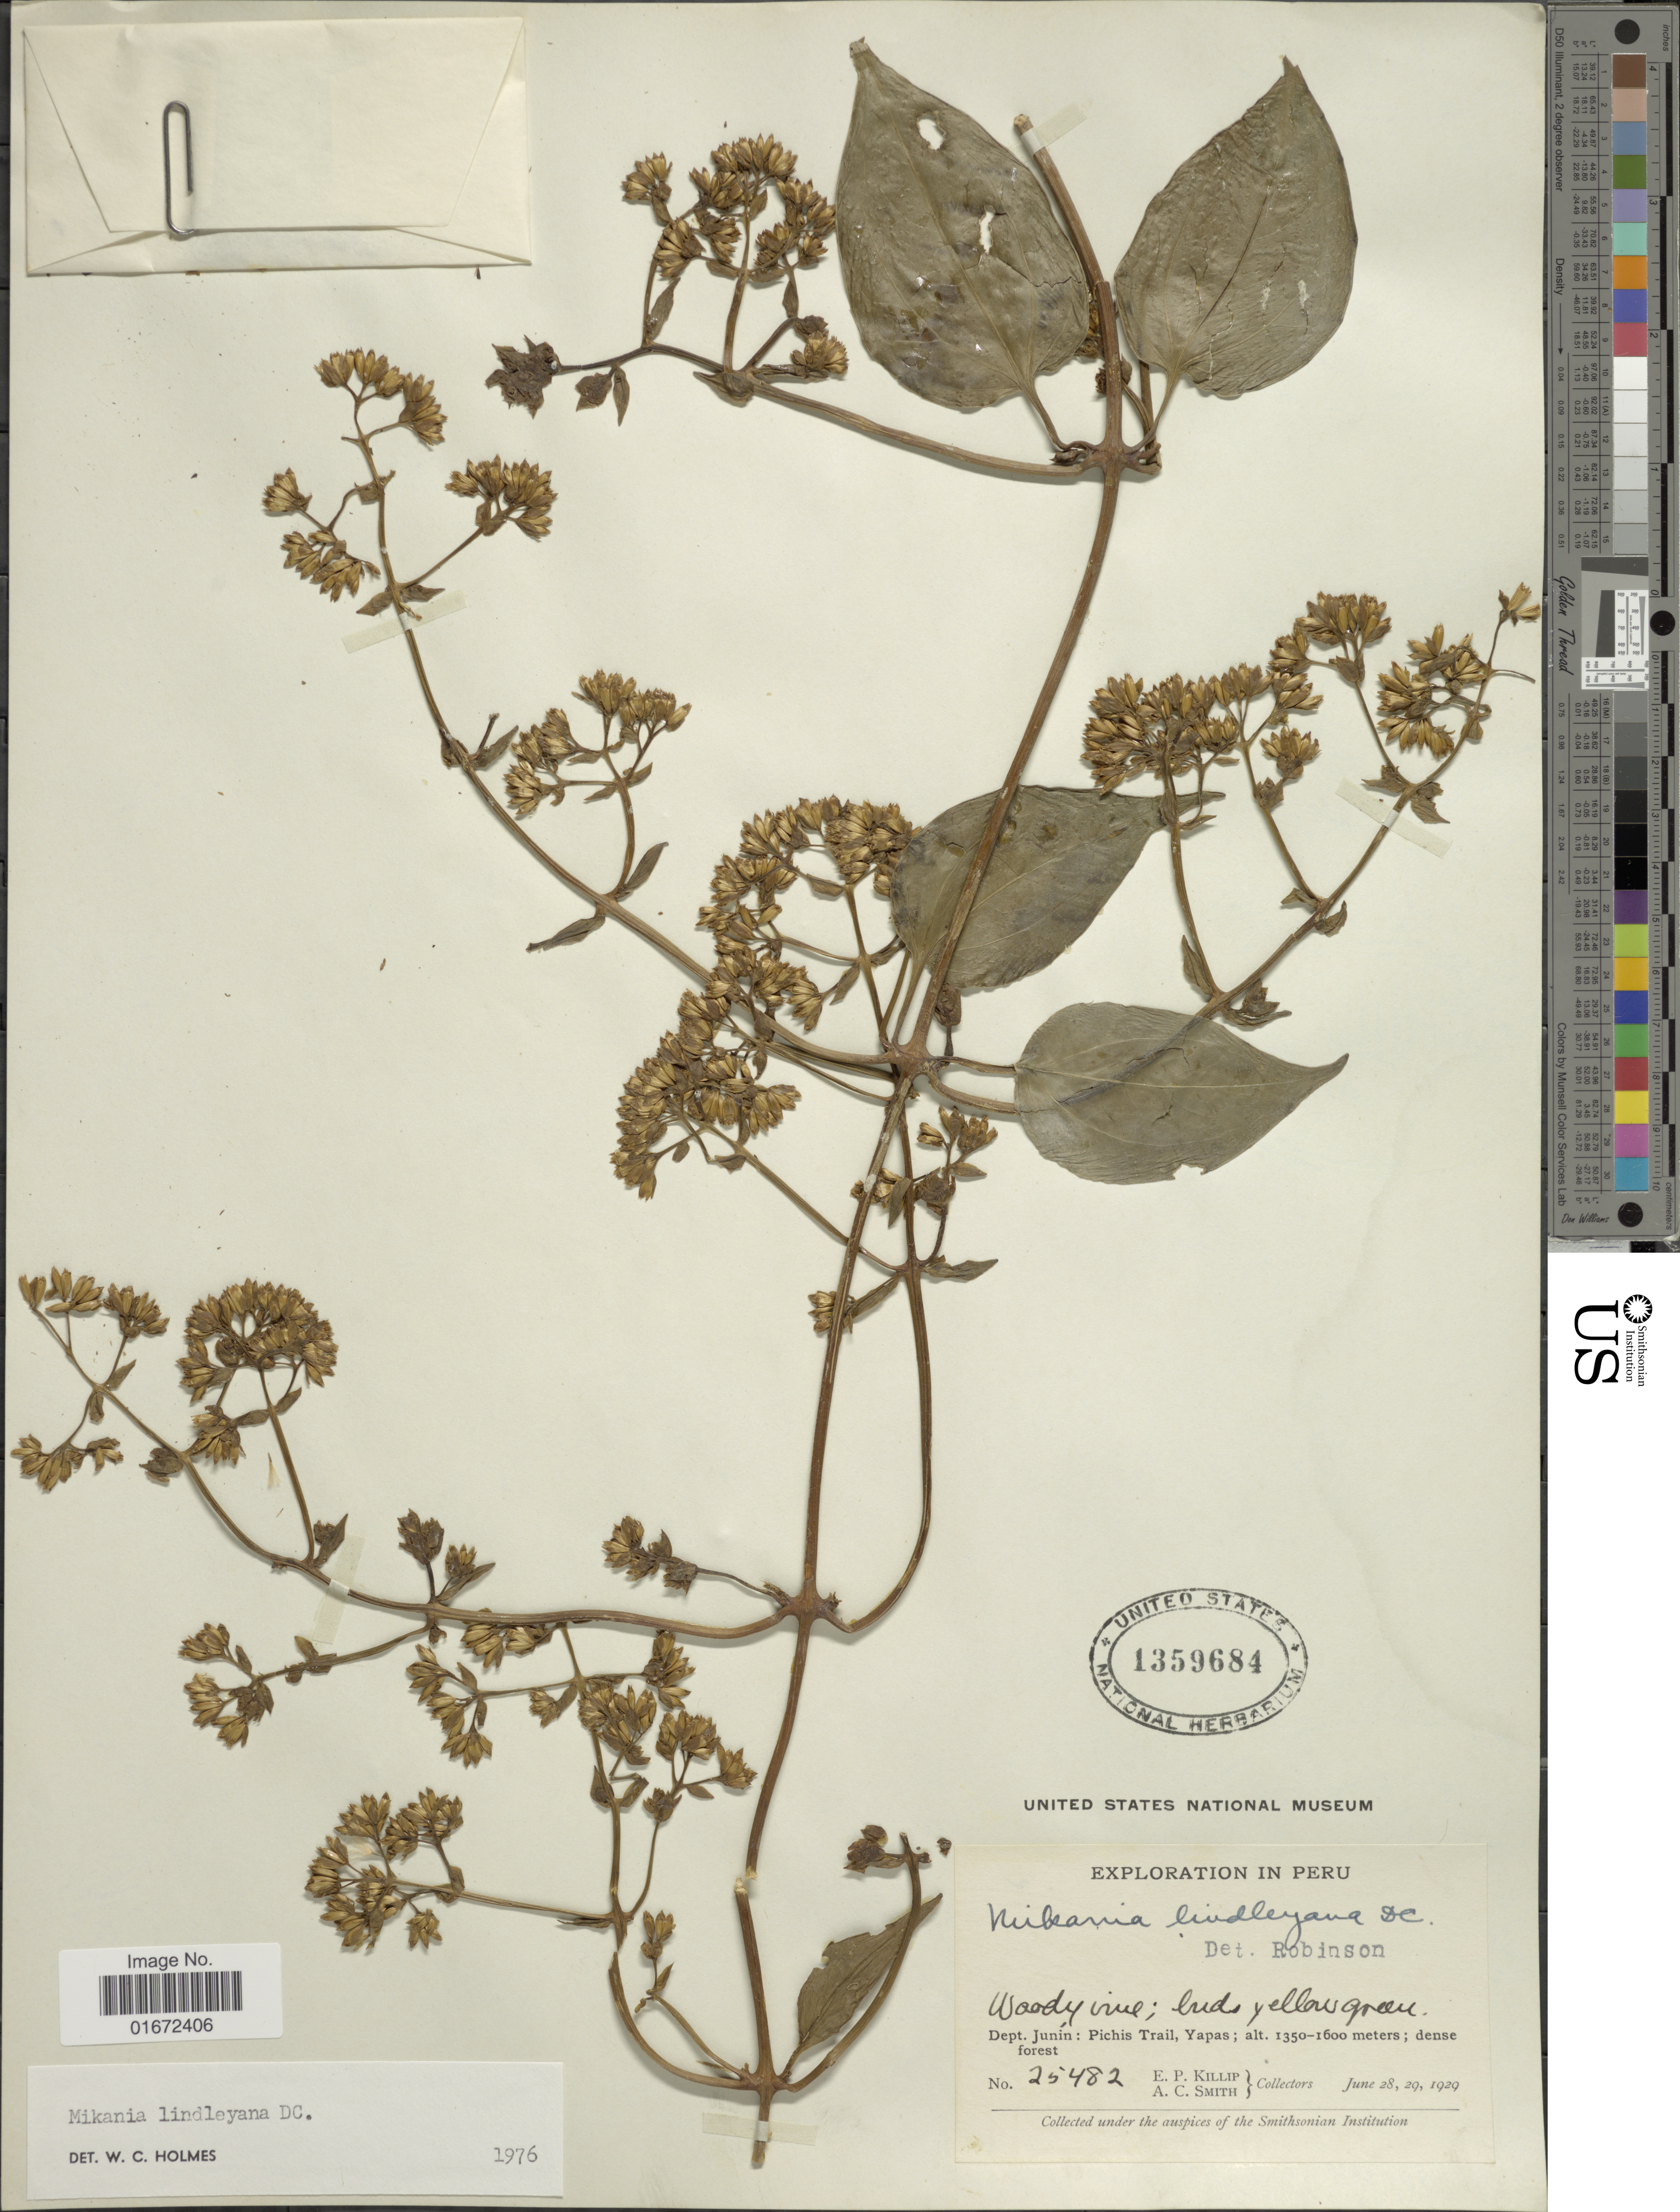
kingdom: Plantae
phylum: Tracheophyta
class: Magnoliopsida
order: Asterales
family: Asteraceae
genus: Mikania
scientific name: Mikania lindleyana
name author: DC.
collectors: E. P. Killip & A. C. Smith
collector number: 25482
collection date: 1929-06-28/1929-06-29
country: Peru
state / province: Junín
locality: Dept. Junín: Pichis Trail, Yapas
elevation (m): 1350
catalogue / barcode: US 1359684